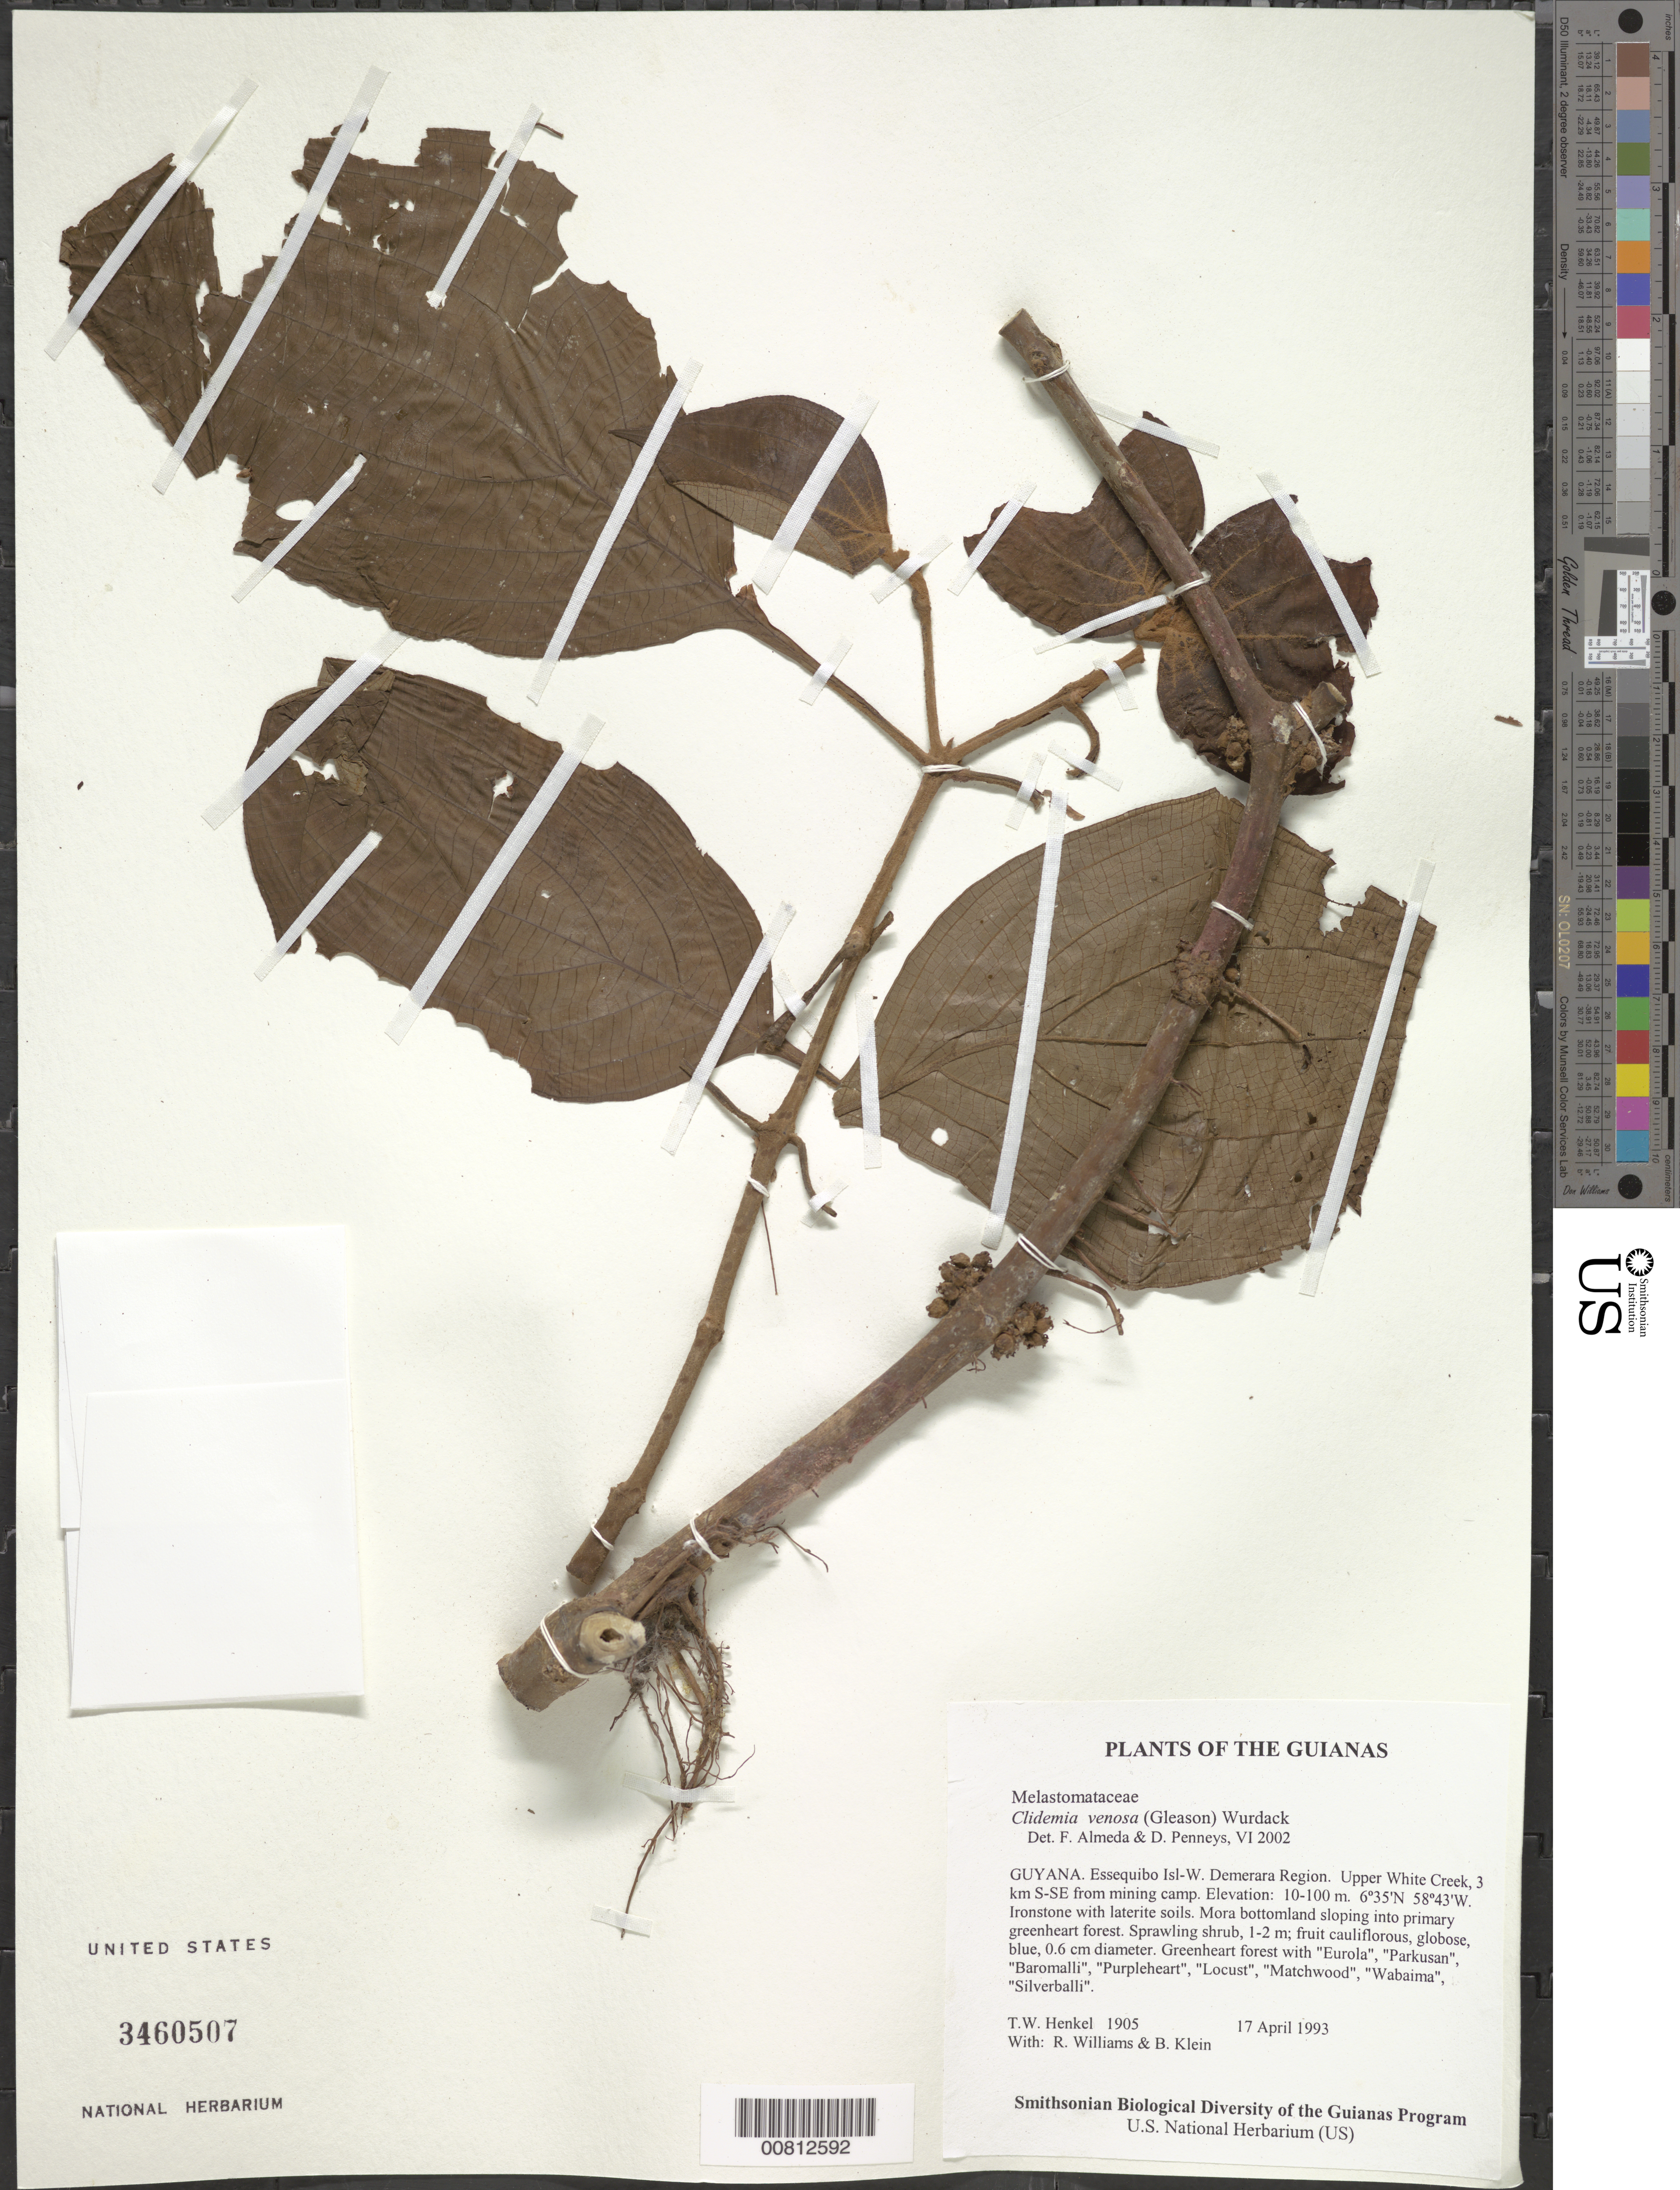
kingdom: Plantae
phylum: Tracheophyta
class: Magnoliopsida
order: Myrtales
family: Melastomataceae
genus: Clidemia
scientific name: Clidemia venosa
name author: (Gleason) Wurdack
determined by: Almeda, F.; Penneys, D. S.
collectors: T. Henkel, R. Williams & B. Klein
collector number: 1905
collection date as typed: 17 April 1993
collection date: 1993-04-17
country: Guyana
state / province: Essequibo Isl-W. Demerara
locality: Upper White Creek, 3 km S-SE from mining camp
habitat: Ironstone with laterite soils. Mora bottomland sloping into primary greenheart forest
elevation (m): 10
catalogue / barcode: US 3460507